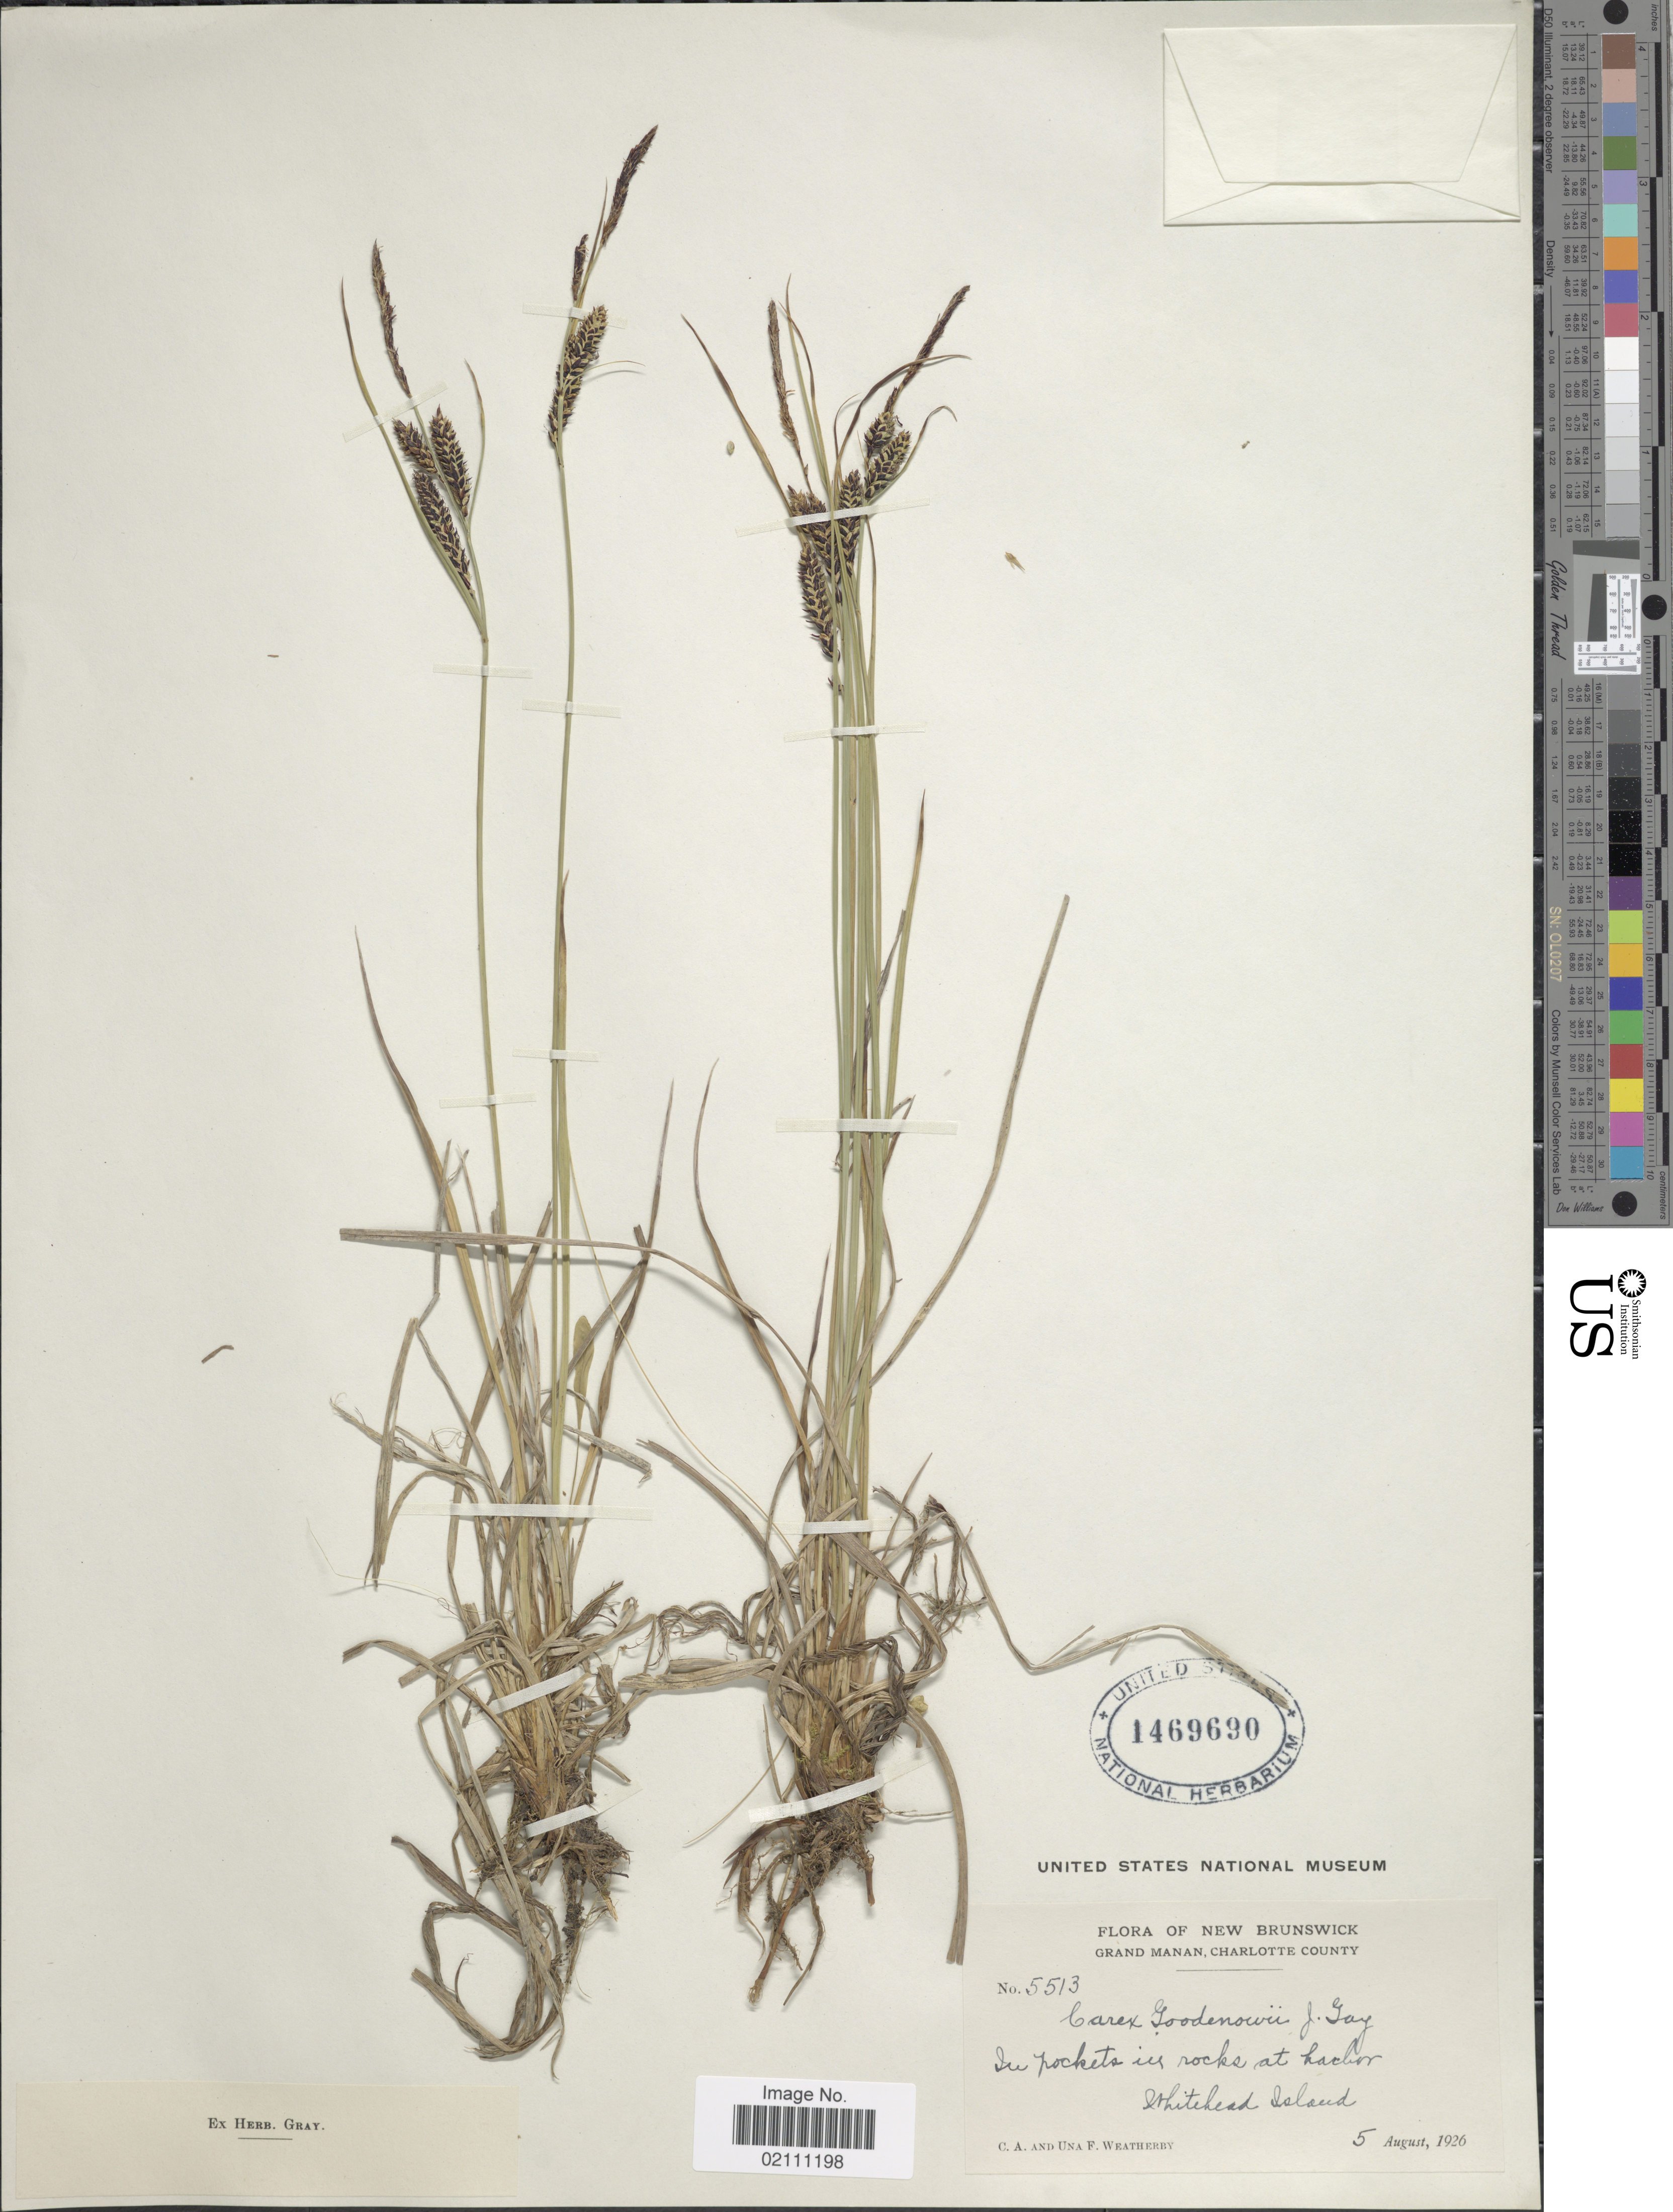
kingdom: Plantae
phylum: Tracheophyta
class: Liliopsida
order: Poales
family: Cyperaceae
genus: Carex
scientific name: Carex nigra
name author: (L.) Reichard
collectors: C. A. Weatherby & U. Weatherby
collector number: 5513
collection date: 1926-08-05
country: Canada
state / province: New Brunswick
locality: Grand Manan, Charlotte County, In pockets in rocks at harbor, Whitehead Island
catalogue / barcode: US 1469690